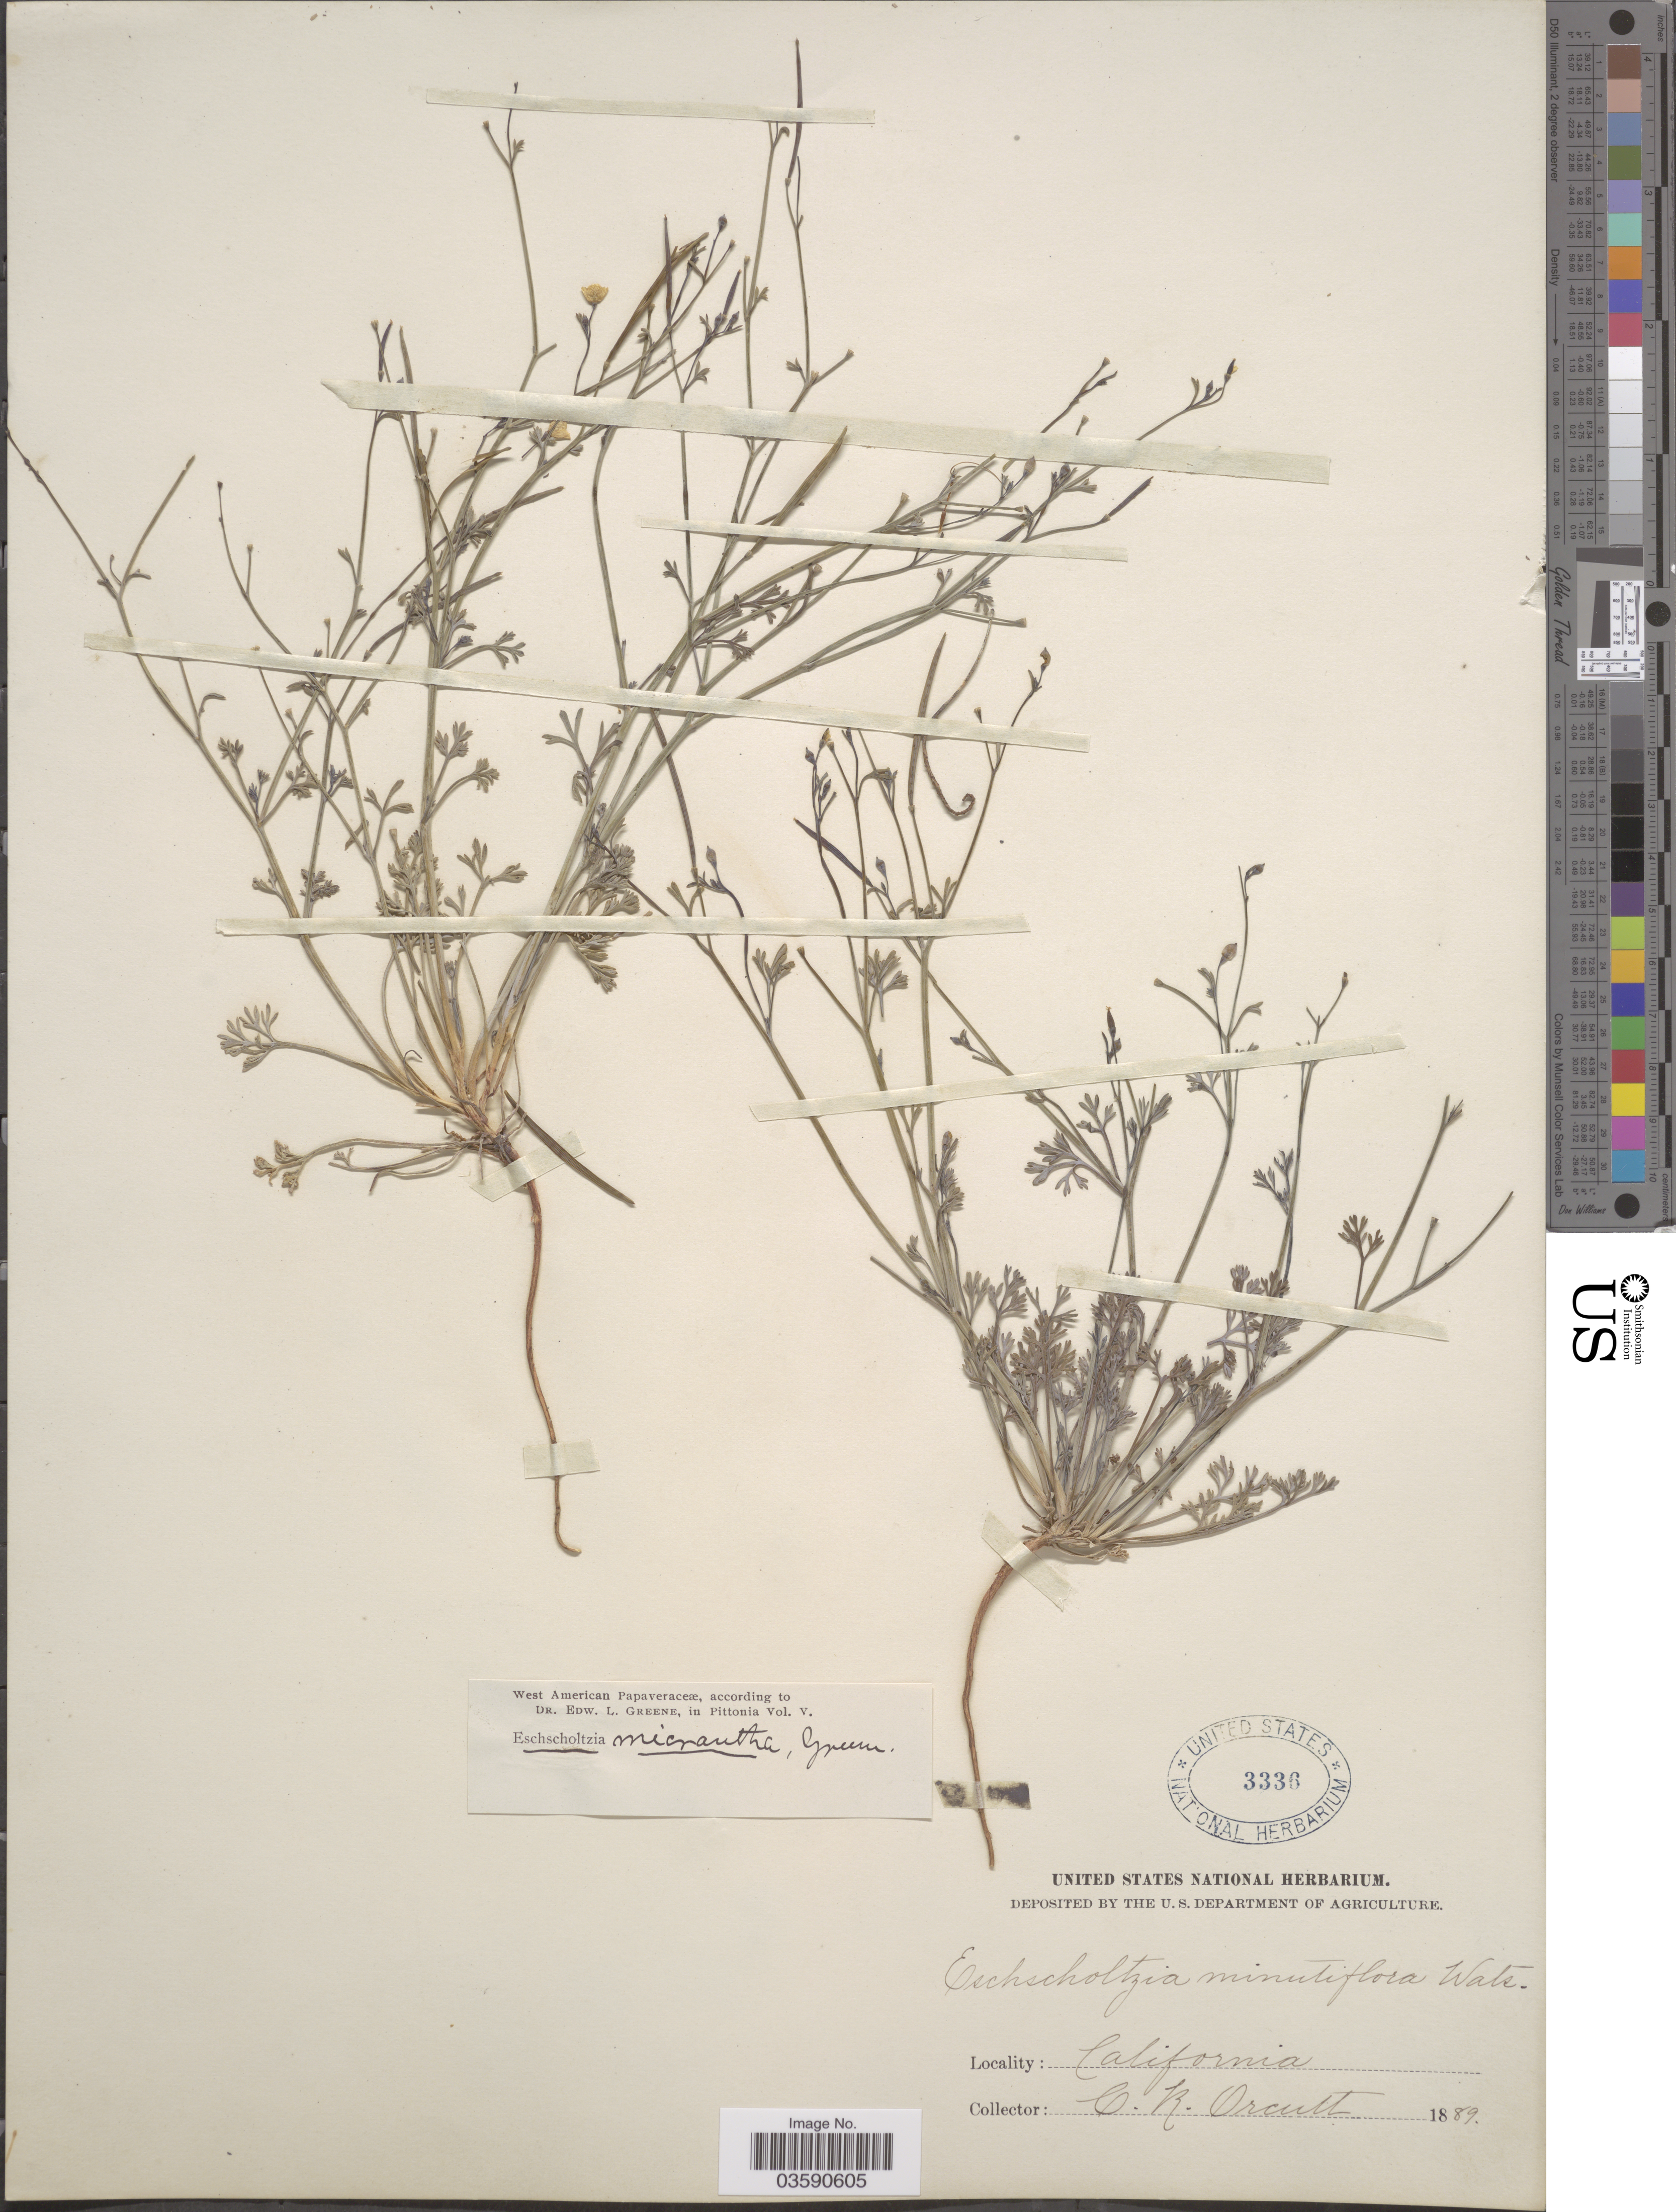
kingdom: Plantae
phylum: Tracheophyta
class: Magnoliopsida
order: Ranunculales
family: Papaveraceae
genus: Eschscholzia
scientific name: Eschscholzia micrantha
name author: Greene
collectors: C. R. Orcutt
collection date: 1889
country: United States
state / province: California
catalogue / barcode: US 3336